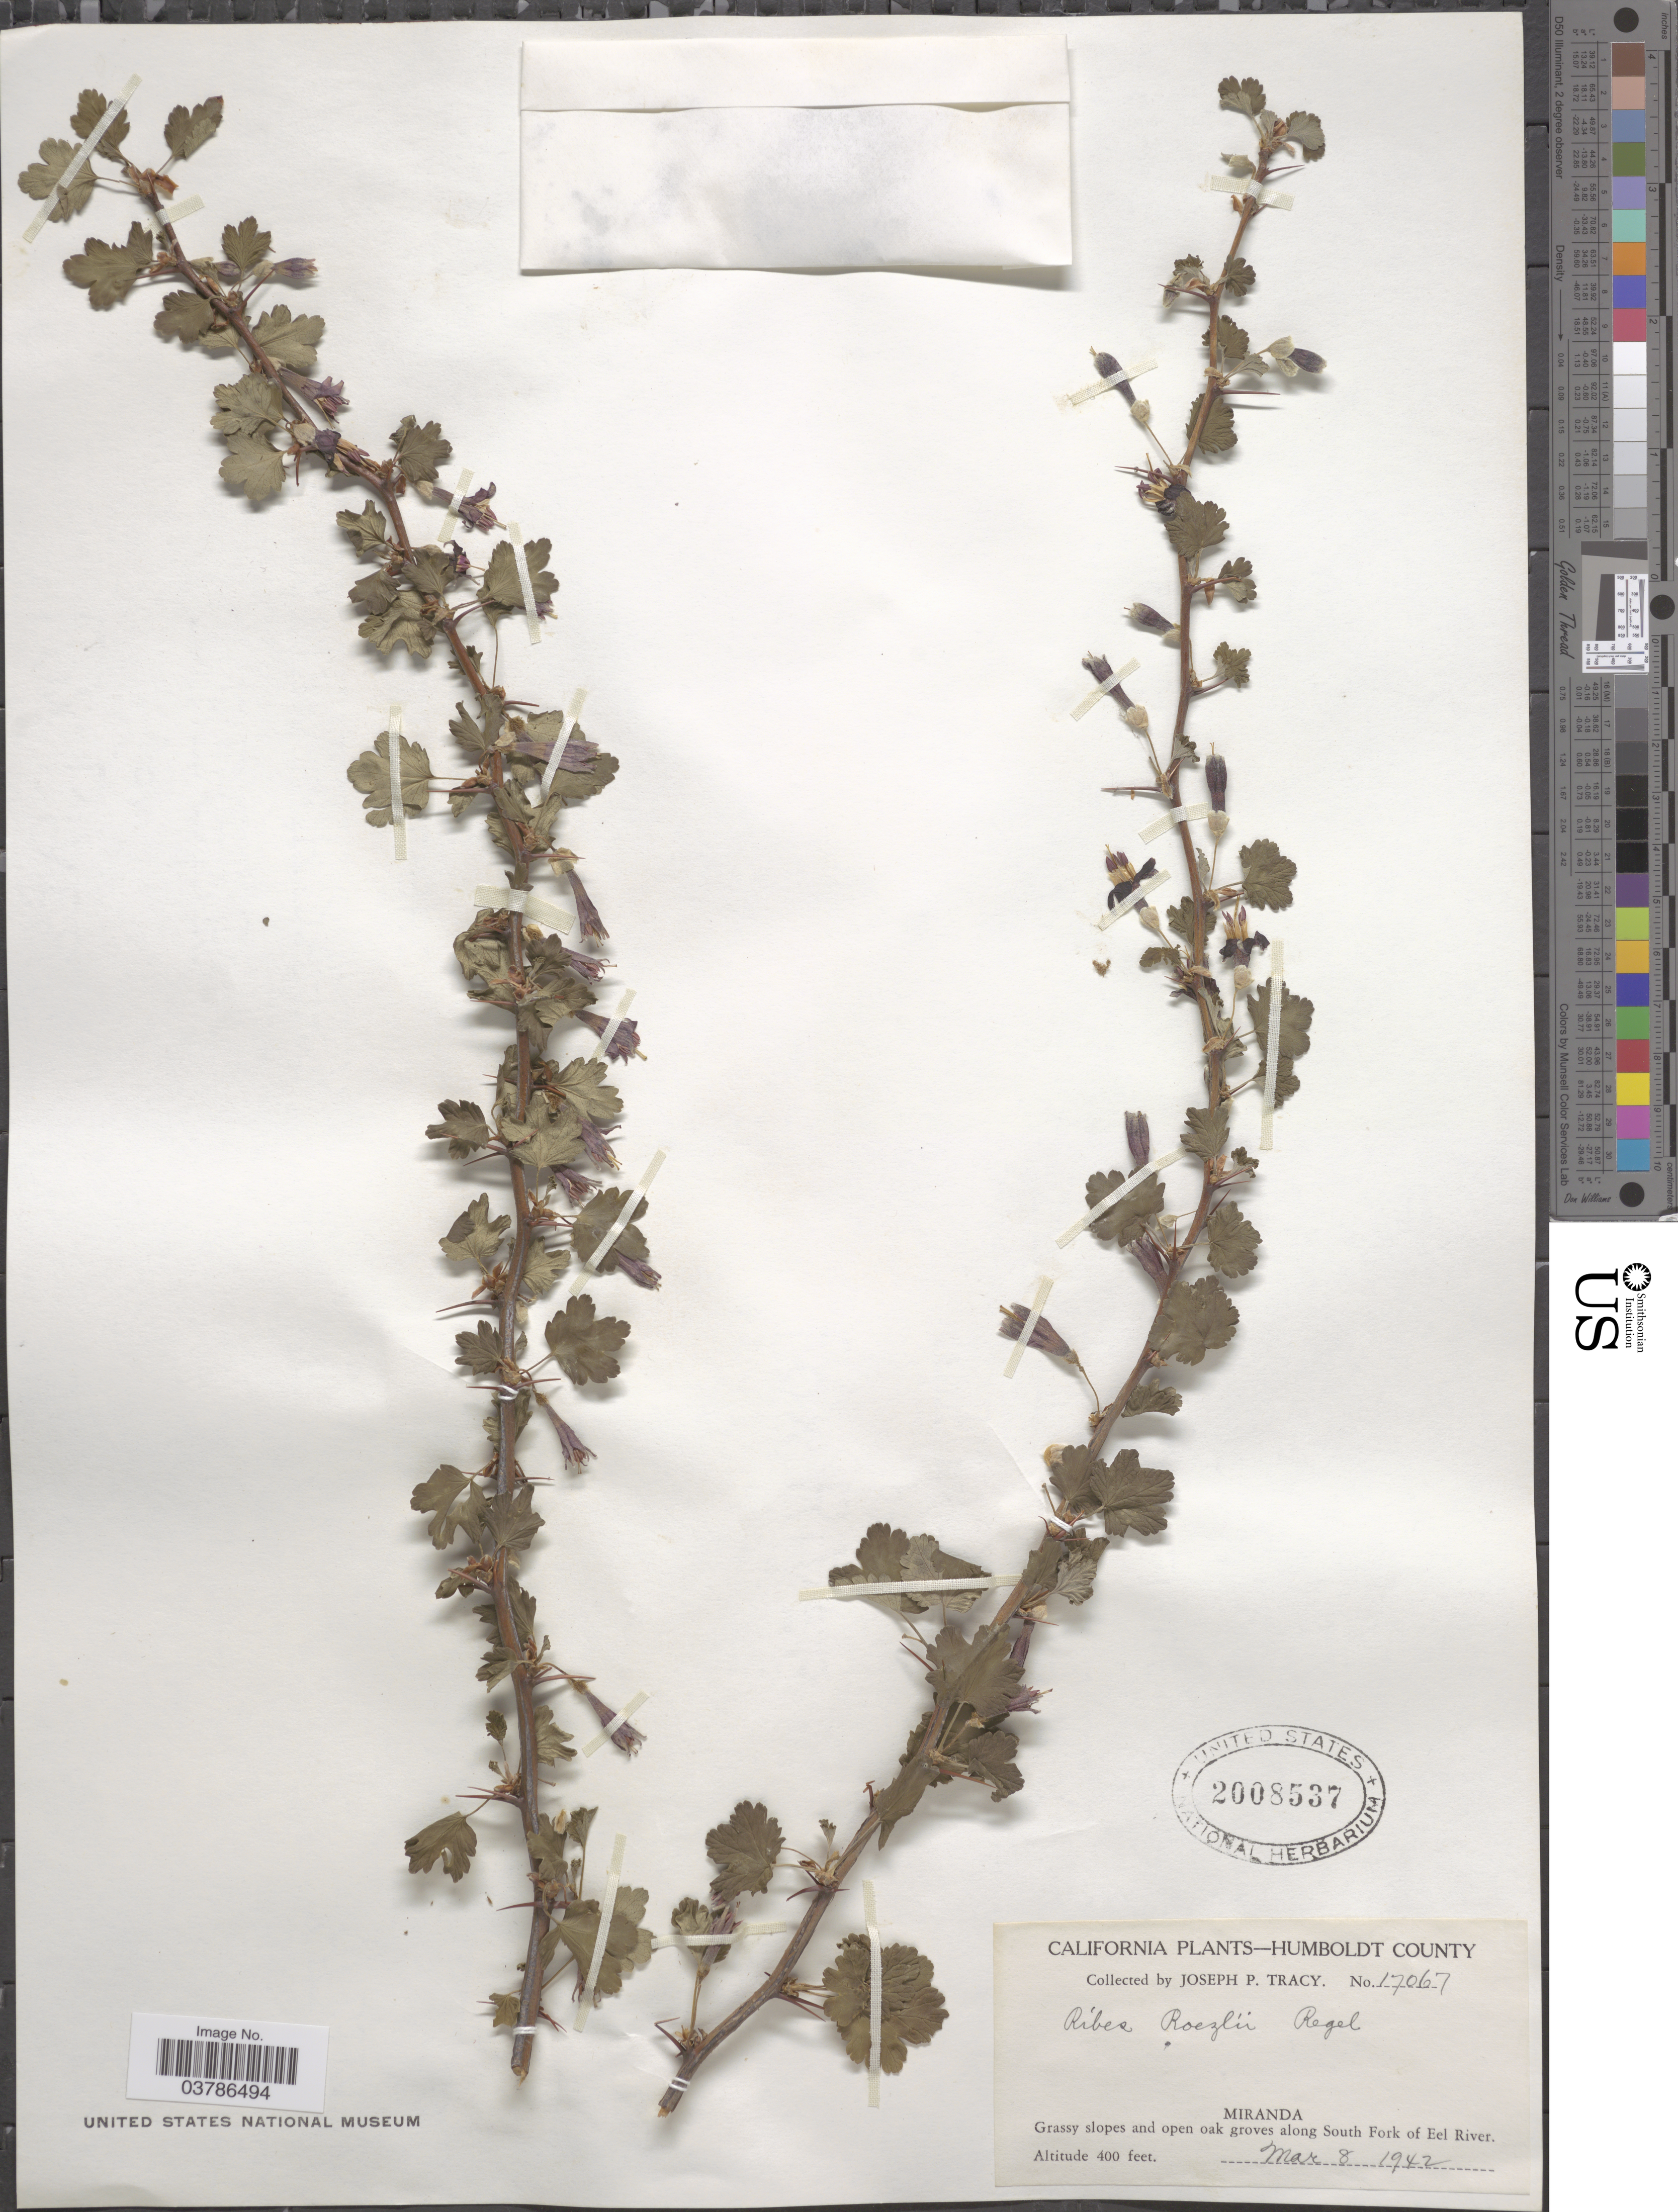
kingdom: Plantae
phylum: Tracheophyta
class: Magnoliopsida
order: Saxifragales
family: Grossulariaceae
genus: Ribes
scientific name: Ribes roezlii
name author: Regel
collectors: J. Tracy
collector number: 17067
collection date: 1942-03-08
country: United States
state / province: California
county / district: Humboldt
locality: Humboldt County. Miranda. Along South Fork of Eel River.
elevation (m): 122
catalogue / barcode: US 2008537